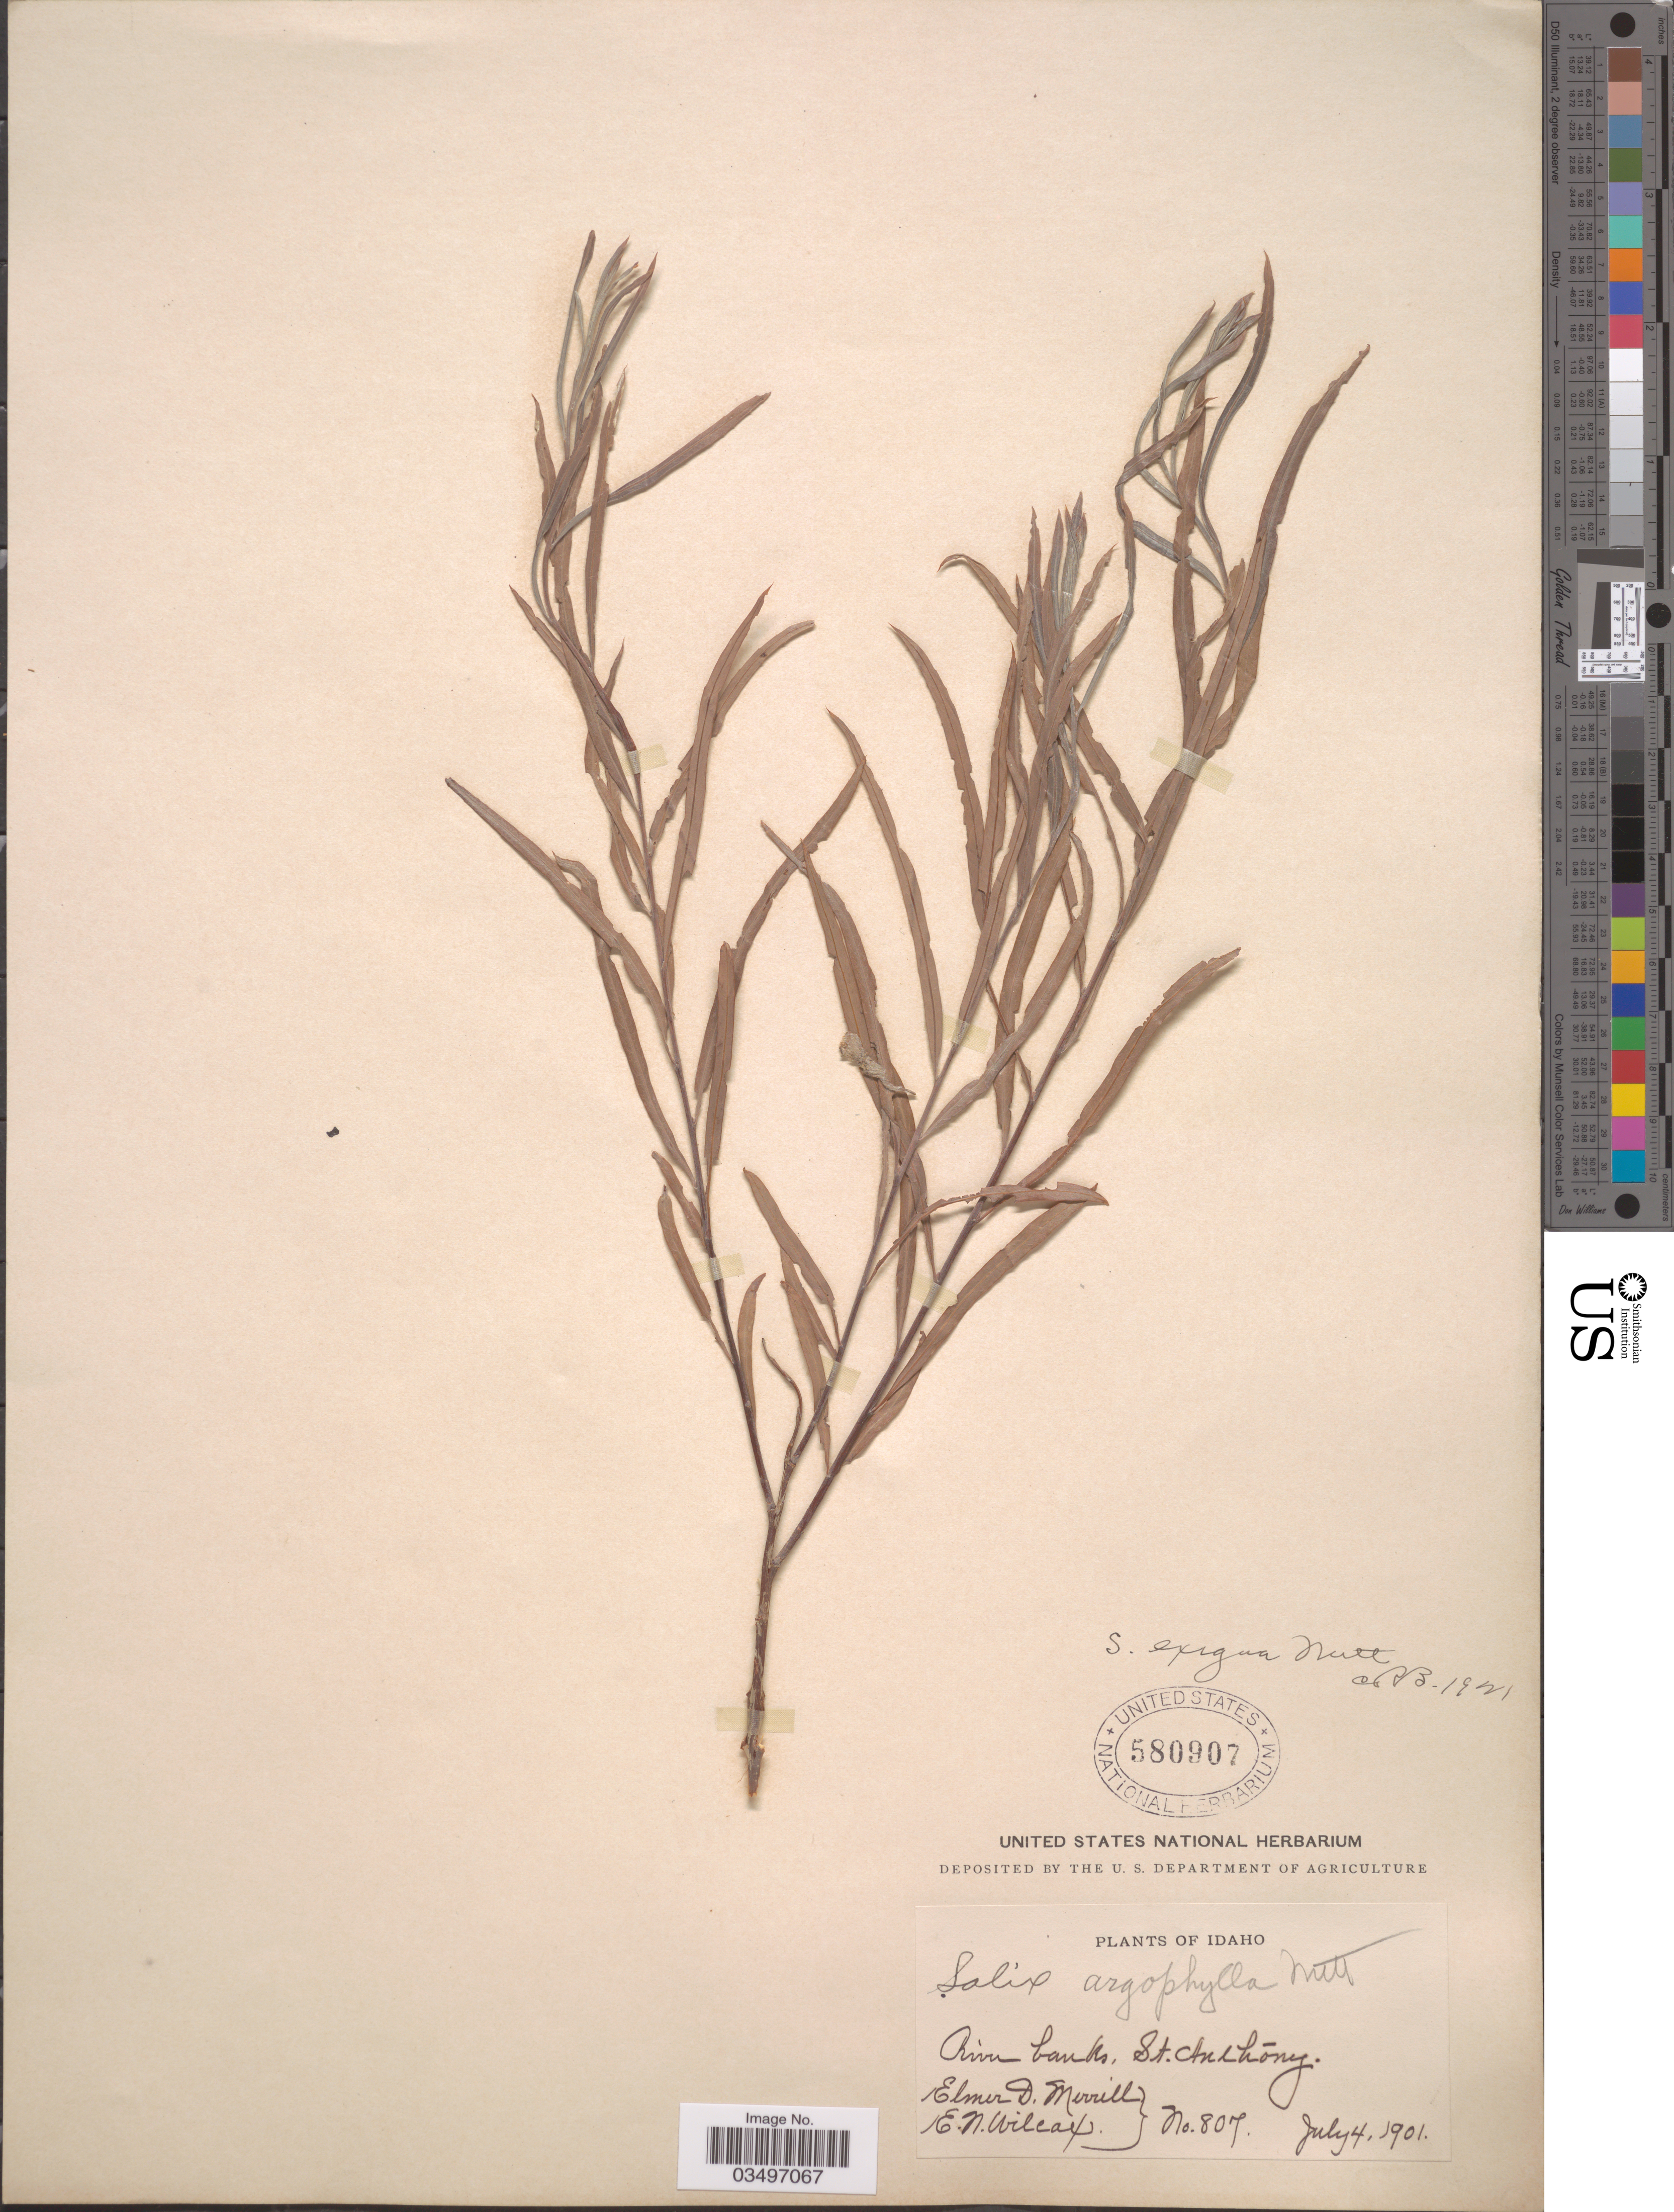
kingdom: Plantae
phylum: Tracheophyta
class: Magnoliopsida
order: Malpighiales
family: Salicaceae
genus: Salix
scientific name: Salix exigua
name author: Nutt.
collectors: E. D. Merrill & E. Wilcox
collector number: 807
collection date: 1901-07-04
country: United States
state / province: Idaho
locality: St. Anthony.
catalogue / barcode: US 580907